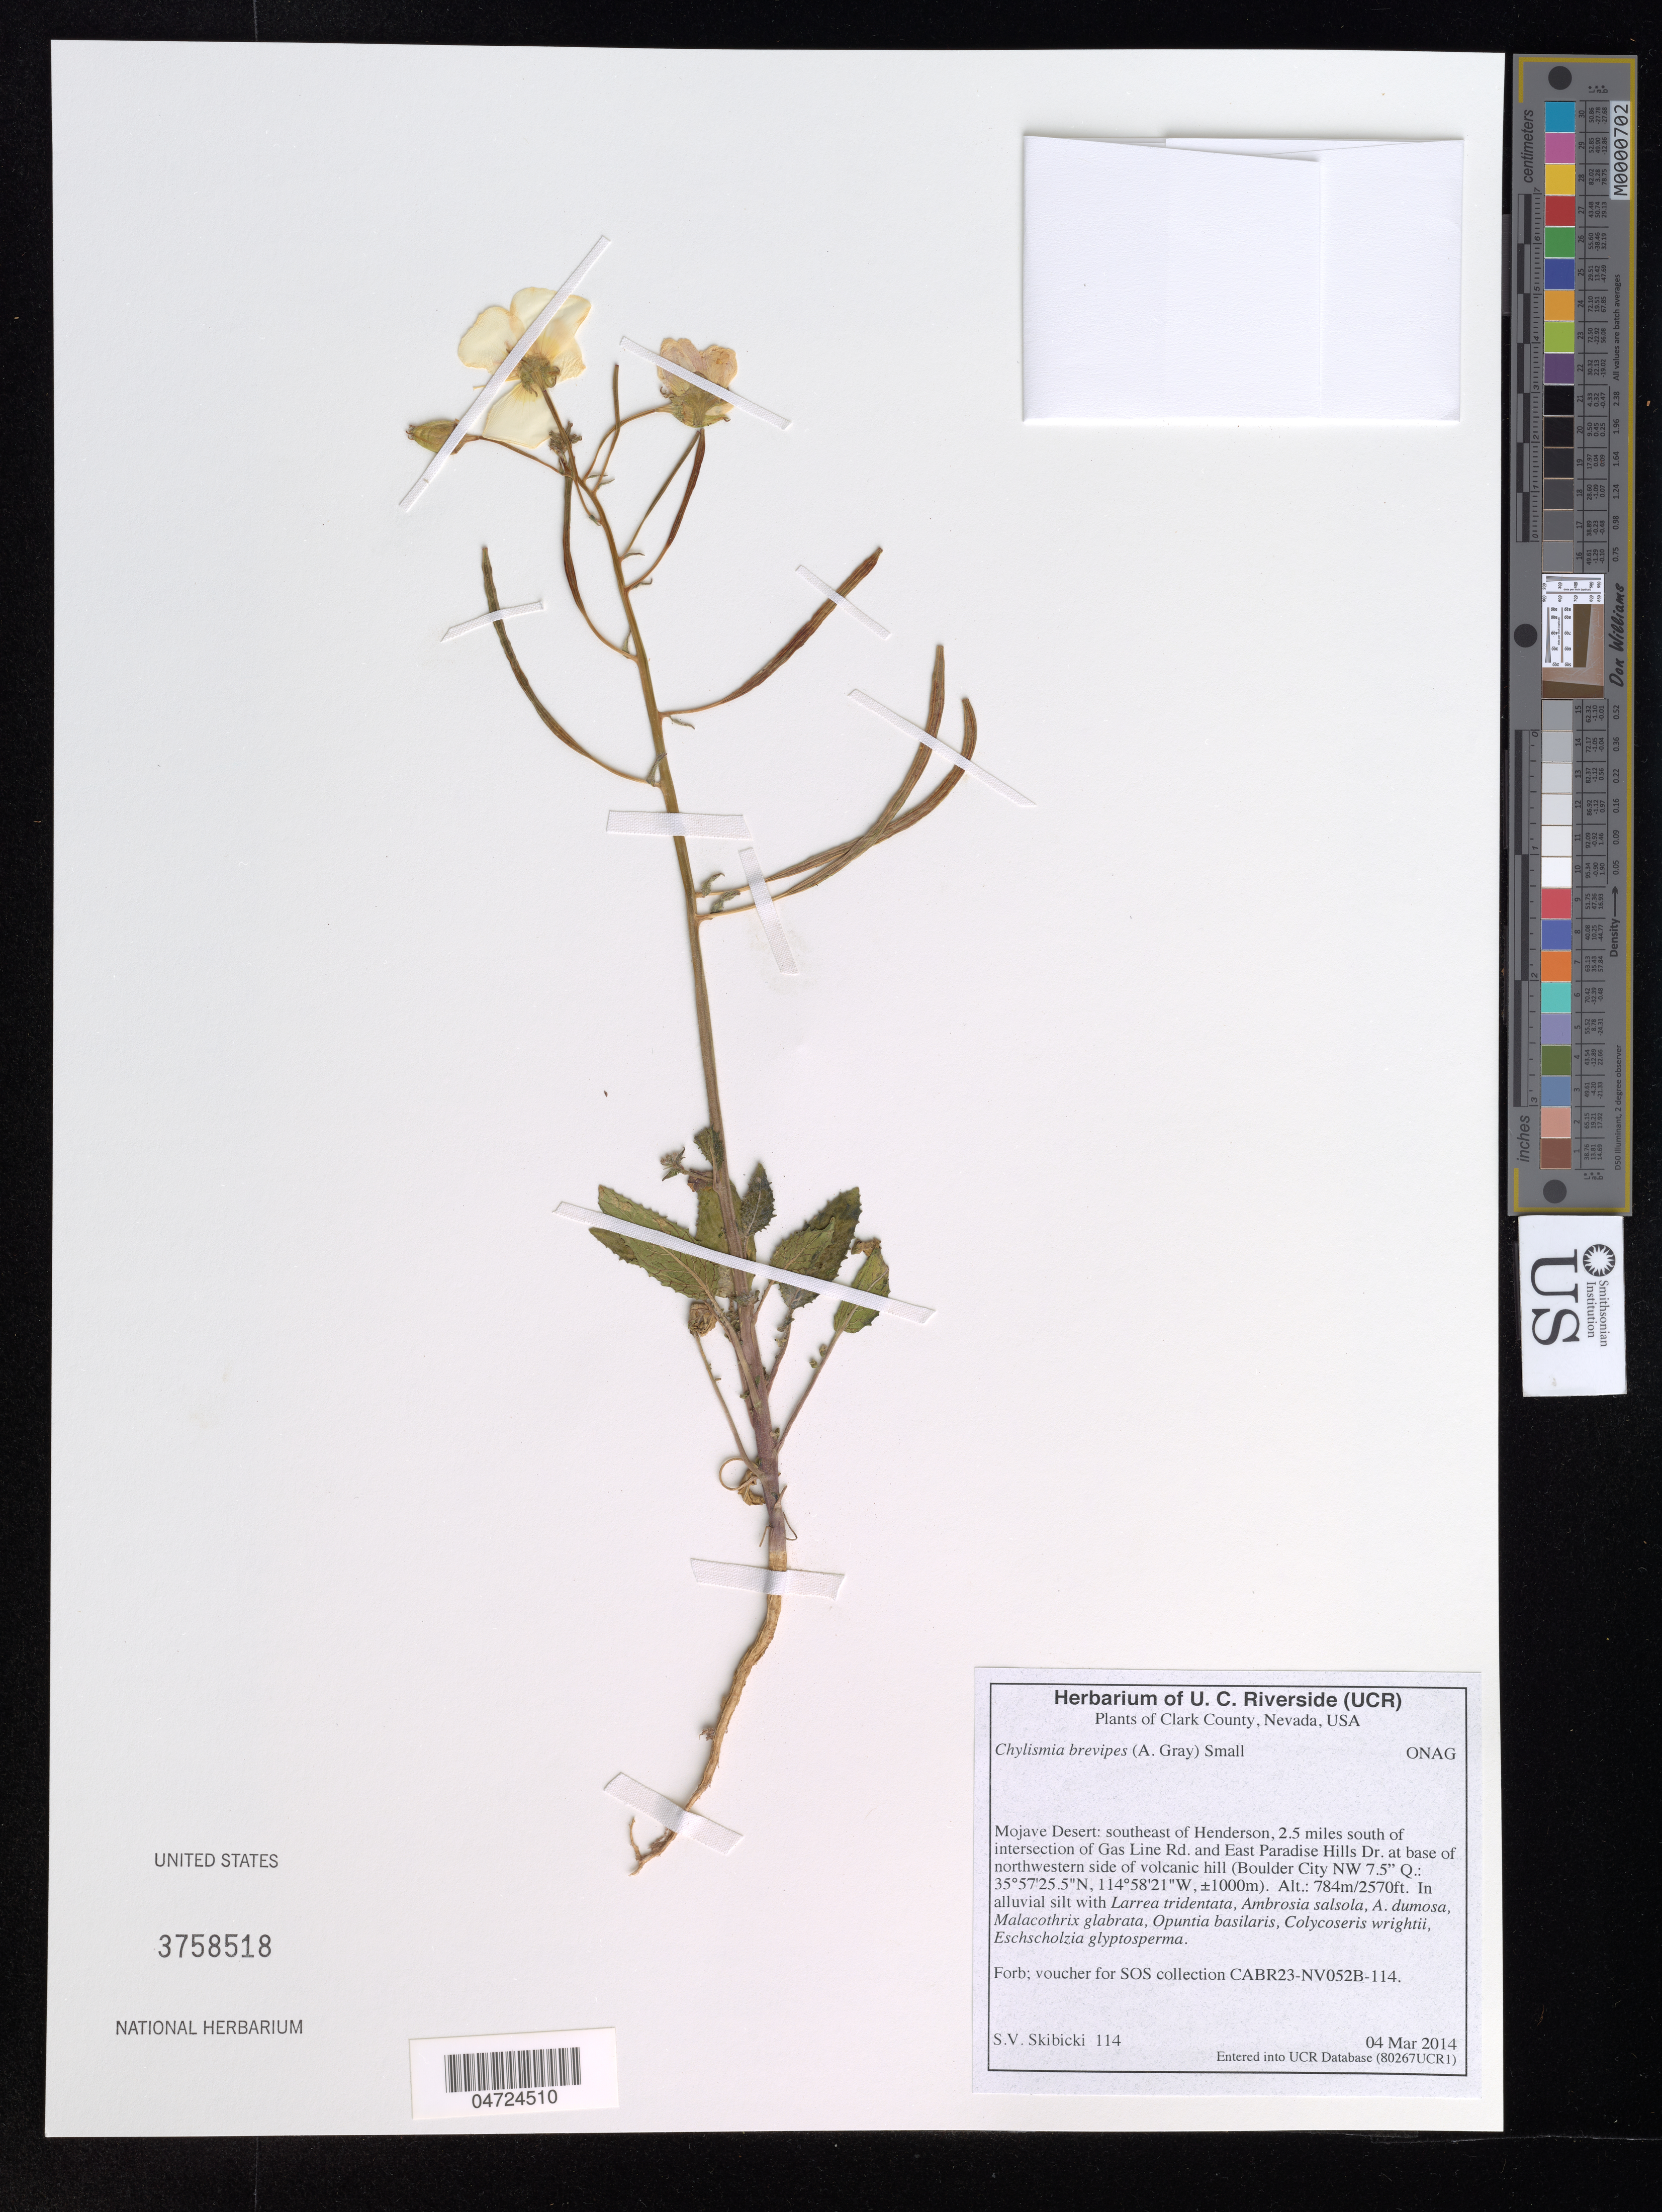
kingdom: Plantae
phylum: Tracheophyta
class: Magnoliopsida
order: Myrtales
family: Onagraceae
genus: Chylismia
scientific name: Chylismia brevipes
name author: (A. Gray) Small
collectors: S. Skibicki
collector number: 114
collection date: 2014-03-04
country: United States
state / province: Nevada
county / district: Clark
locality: Clark County. Mojave Desert: southeast of Henderson, 2.5 miles south of intersection of Gas Line Rd. and East Paradise Hills Dr. at base of northwestern side of volcanic hill (Boulder City NW 7.5" Q.: ± 1000m).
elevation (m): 784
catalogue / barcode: US 3758518